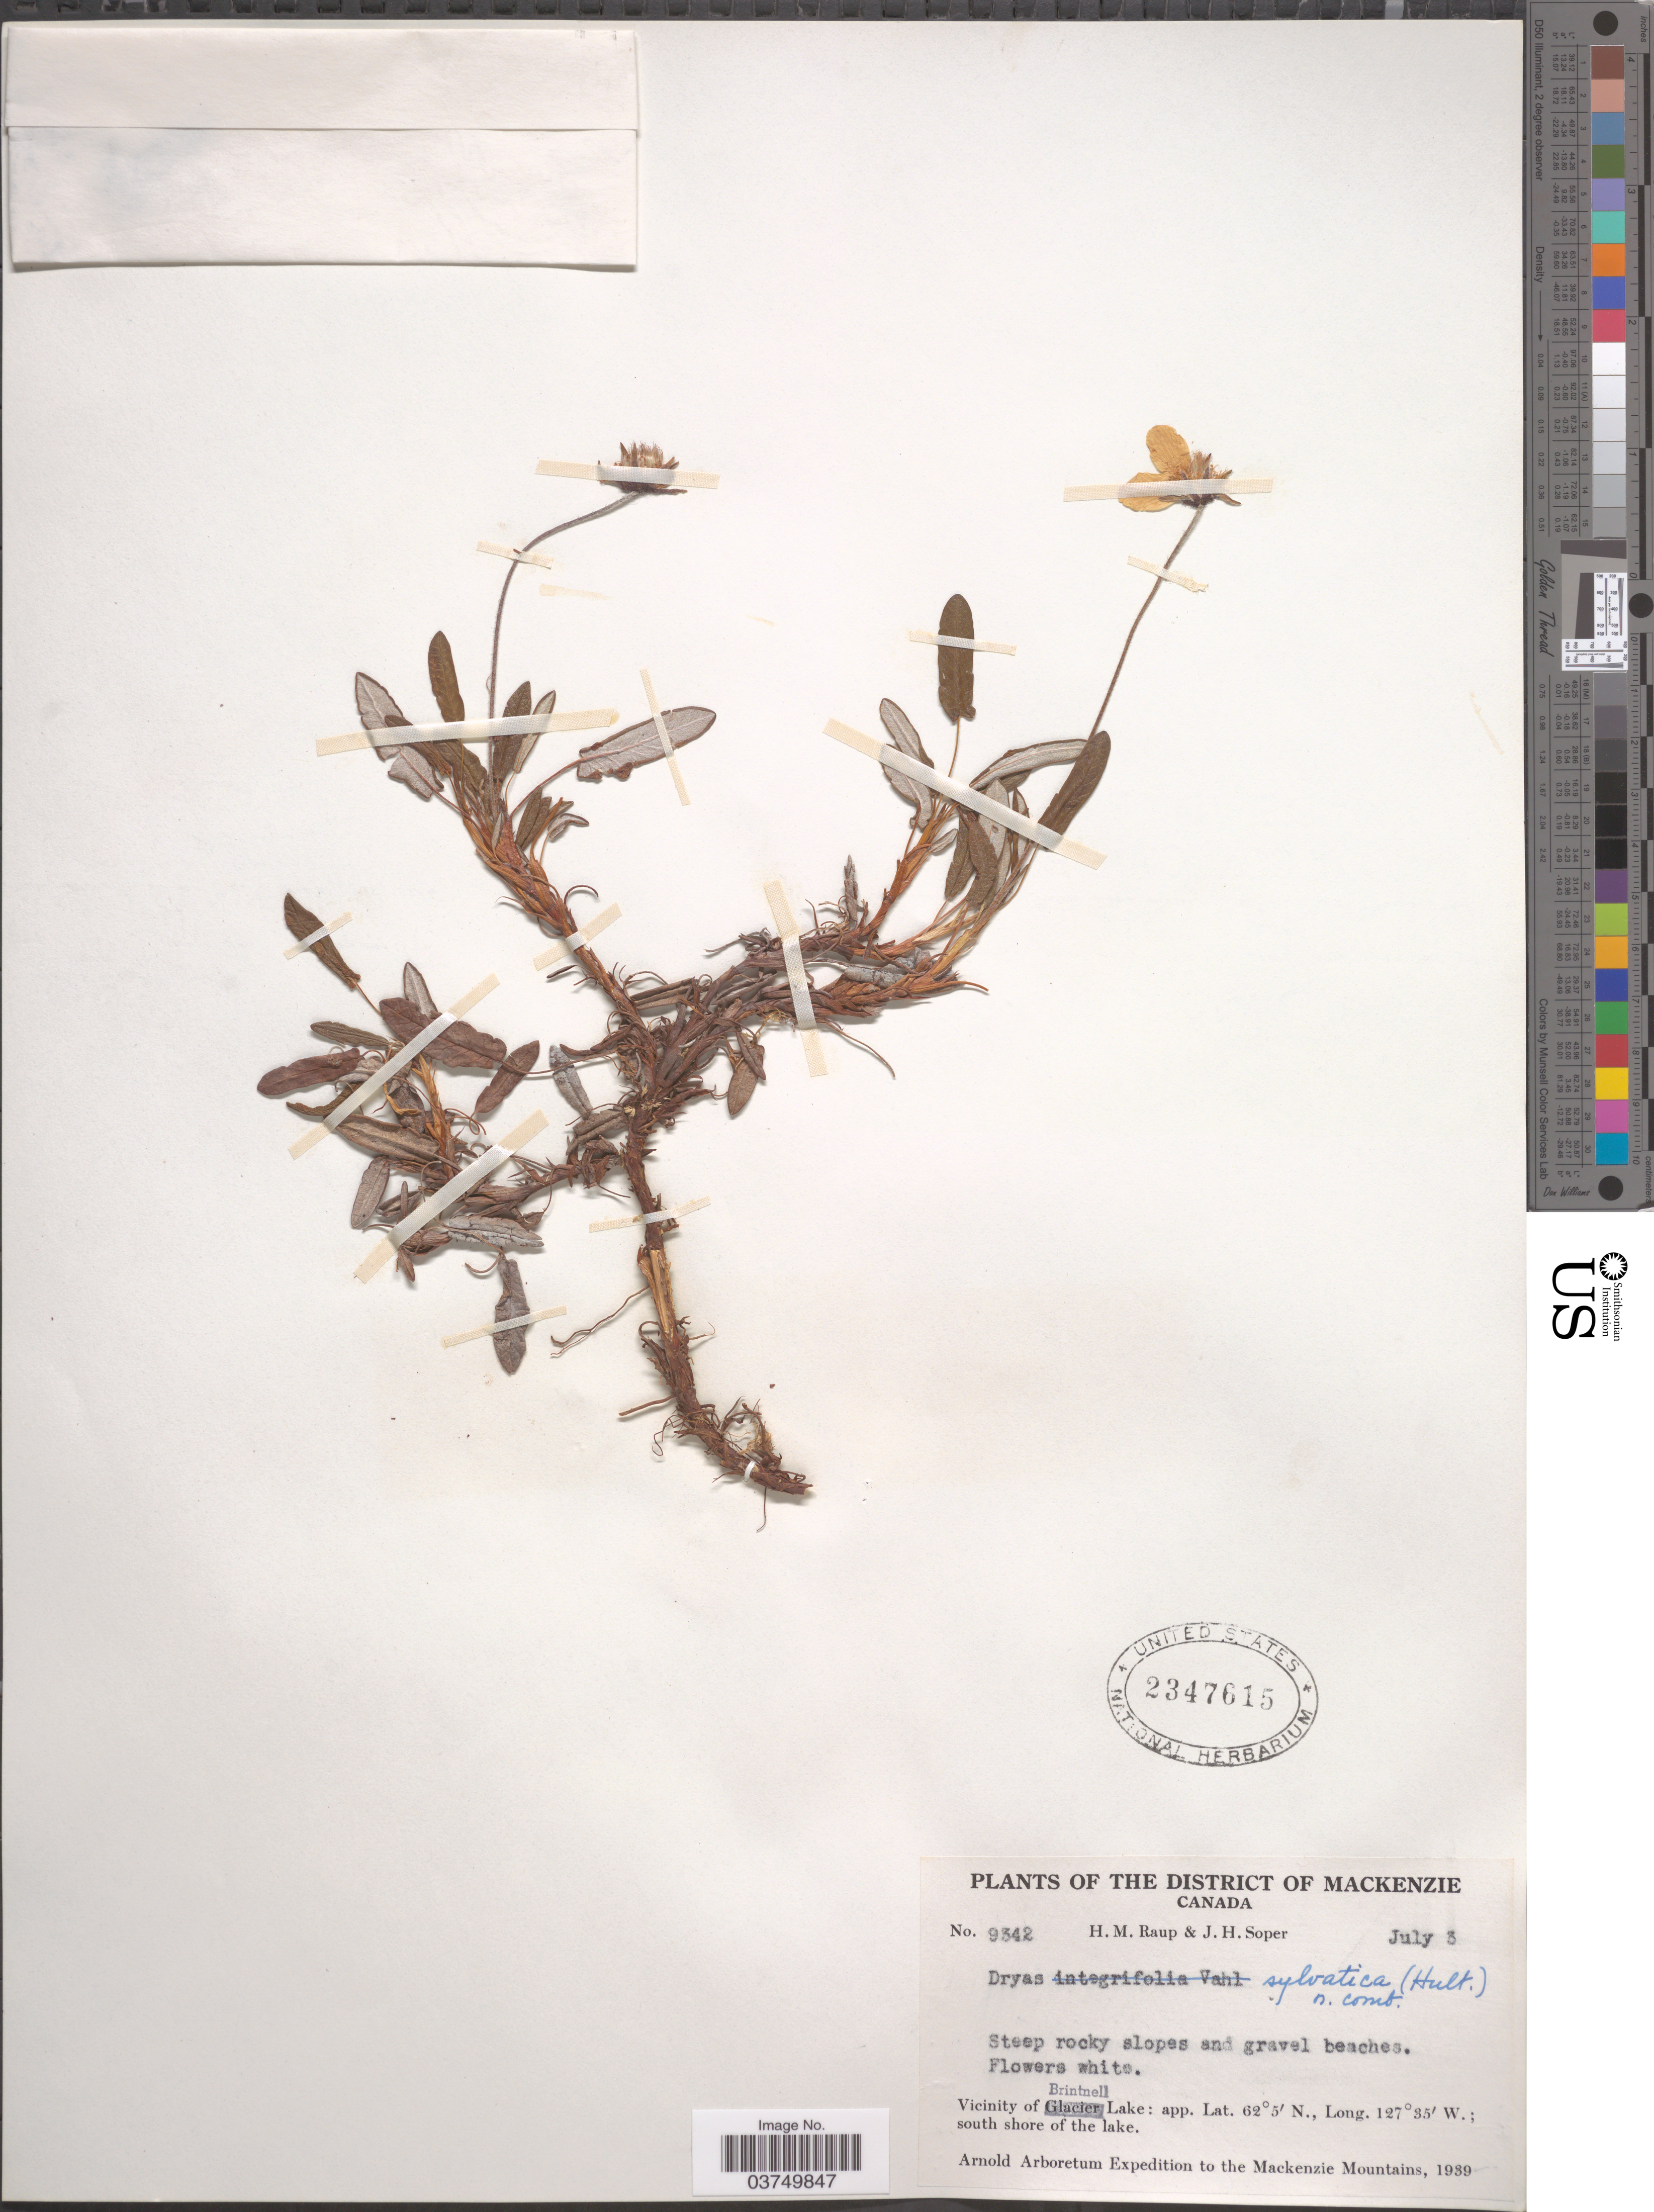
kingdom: Plantae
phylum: Tracheophyta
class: Magnoliopsida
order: Rosales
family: Rosaceae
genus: Dryas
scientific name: Dryas sylvatica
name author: (Hultén) A.E. Porsild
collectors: H. Raup & J. H. Soper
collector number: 9342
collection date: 1939-07-03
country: Canada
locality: District of Mackenzie. Vicinity of Brintnell Lake: south shore of the lake.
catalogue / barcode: US 2347615